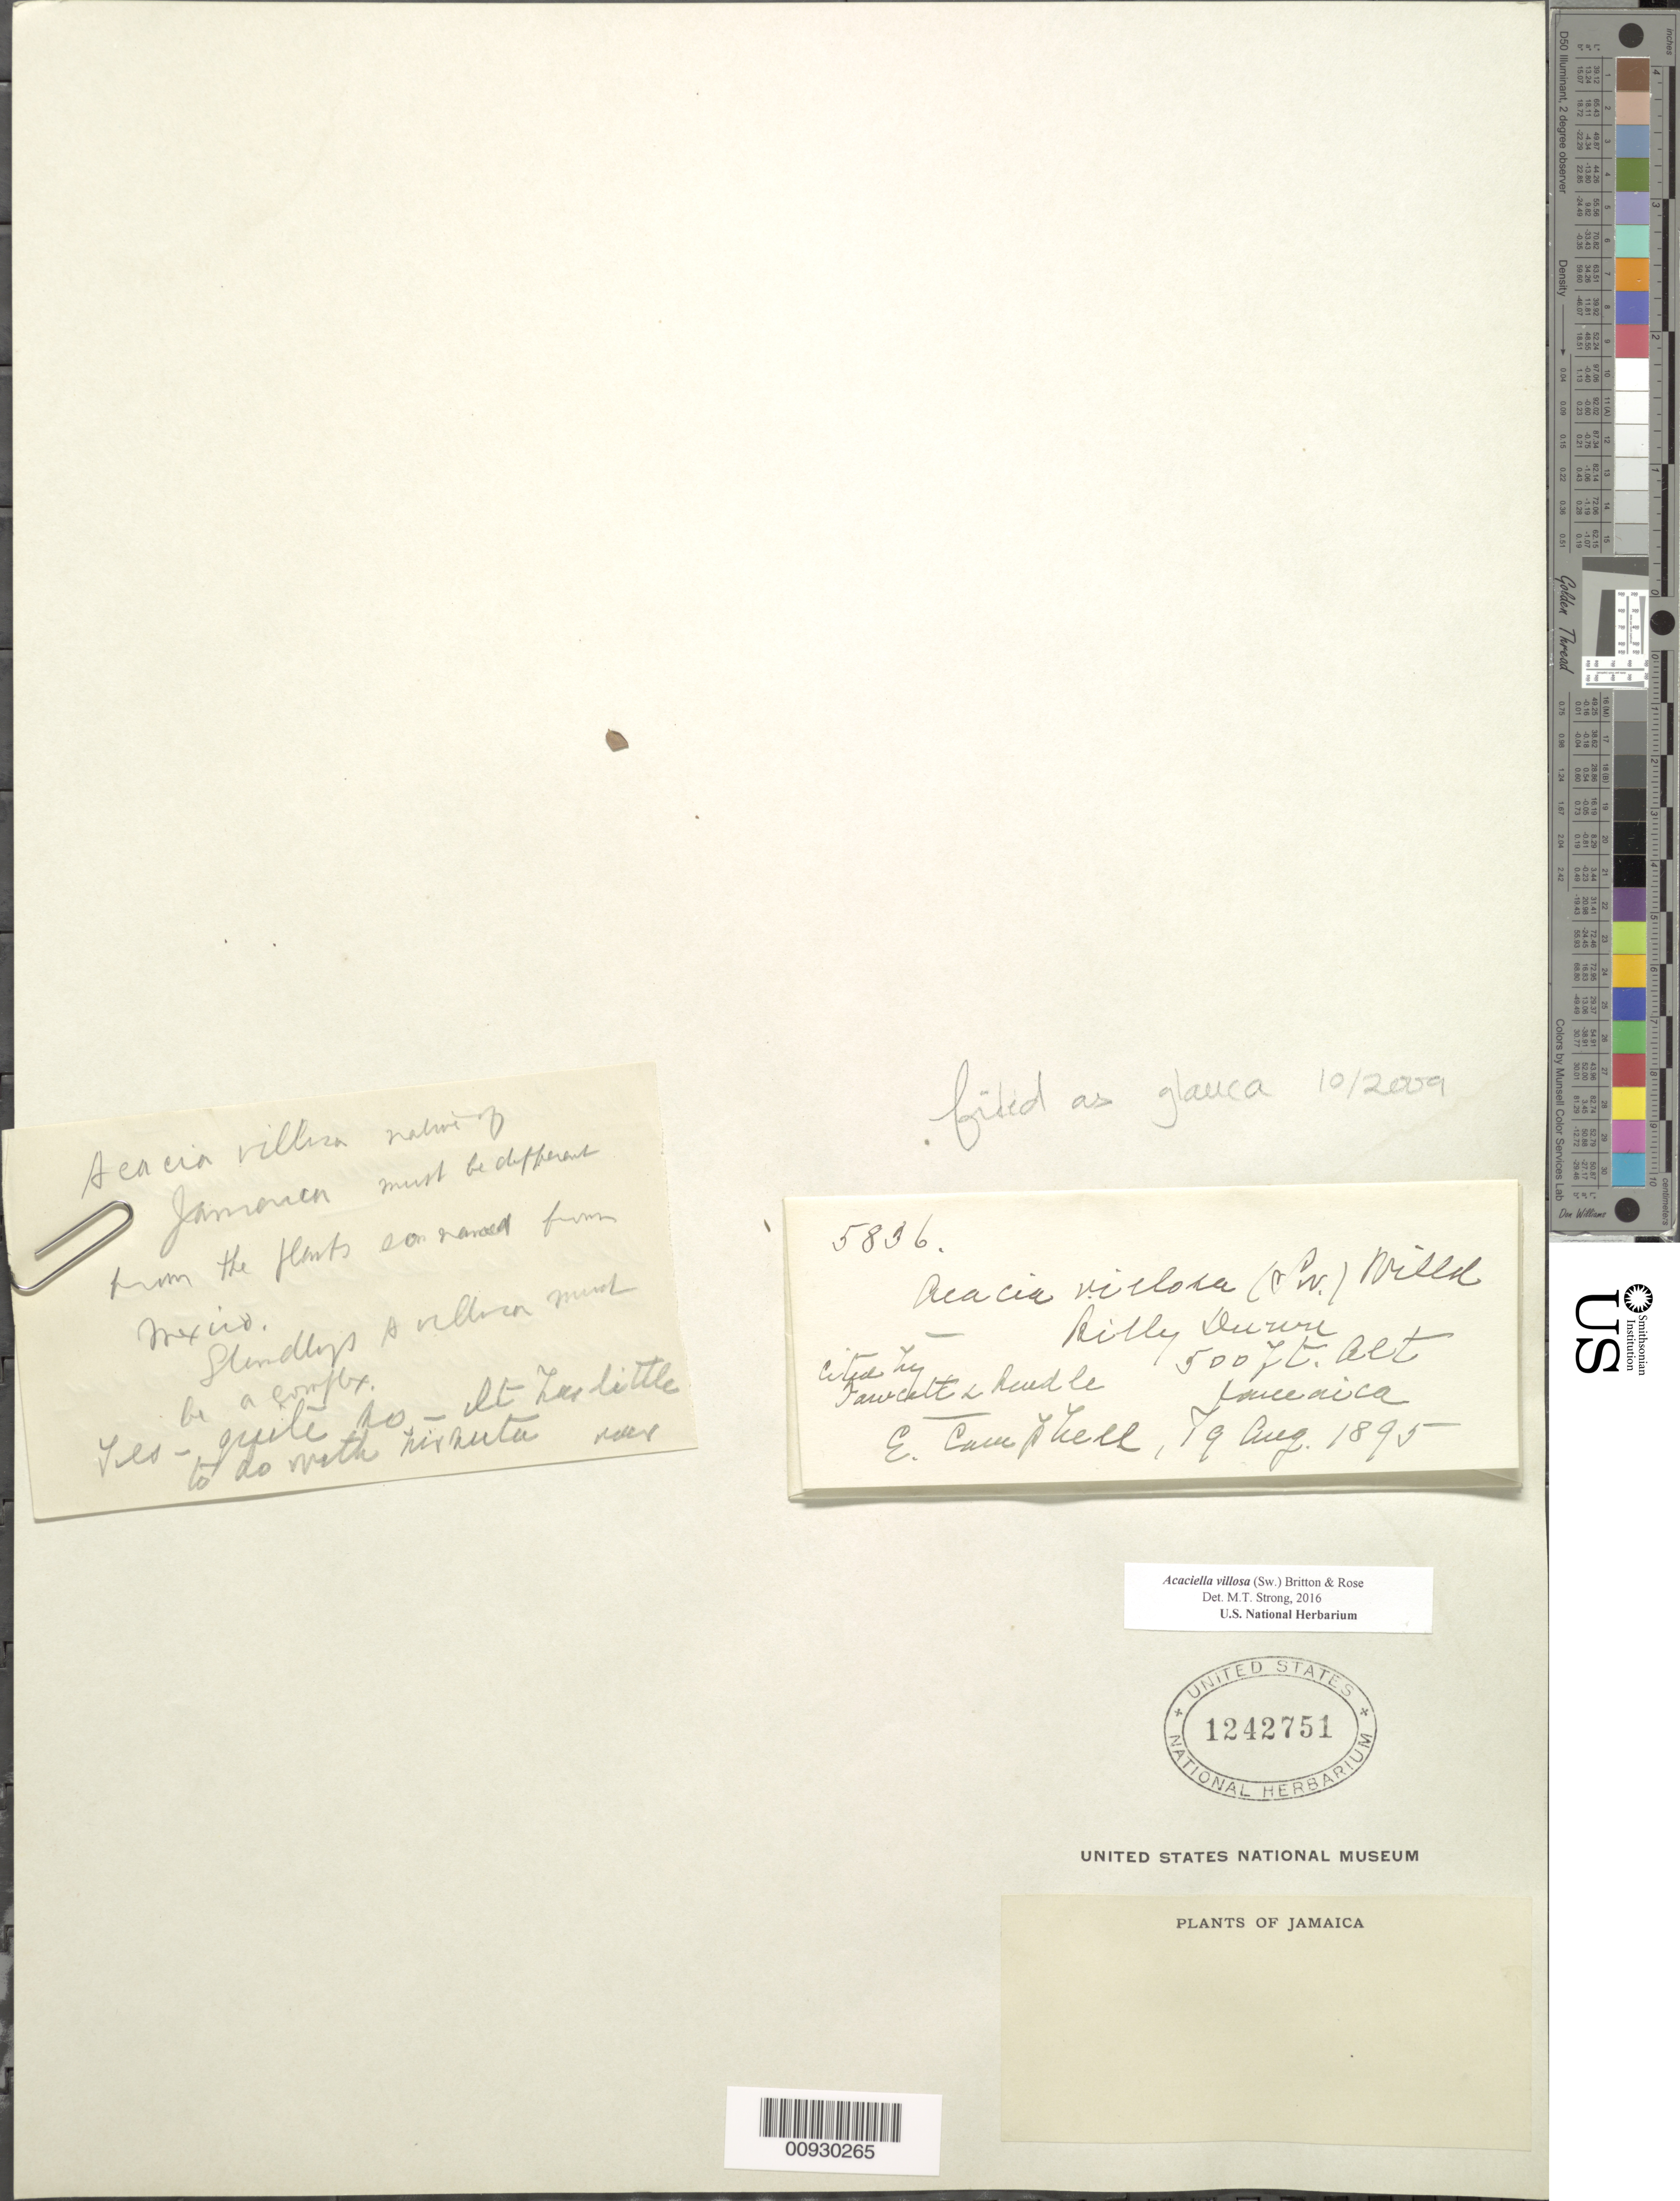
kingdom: Plantae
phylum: Tracheophyta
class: Magnoliopsida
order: Fabales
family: Fabaceae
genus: Acaciella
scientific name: Acaciella villosa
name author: (Sw.) Britton & Rose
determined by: Strong, M. T., (US), Smithsonian Institution - National Museum of Natural History (UNITED STATES)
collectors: E. Campbell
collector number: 5836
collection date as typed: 19 Aug 1895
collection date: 1895-08-19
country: Jamaica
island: Jamaica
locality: Billy River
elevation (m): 152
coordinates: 0 N, 0 E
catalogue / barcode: US 1242751